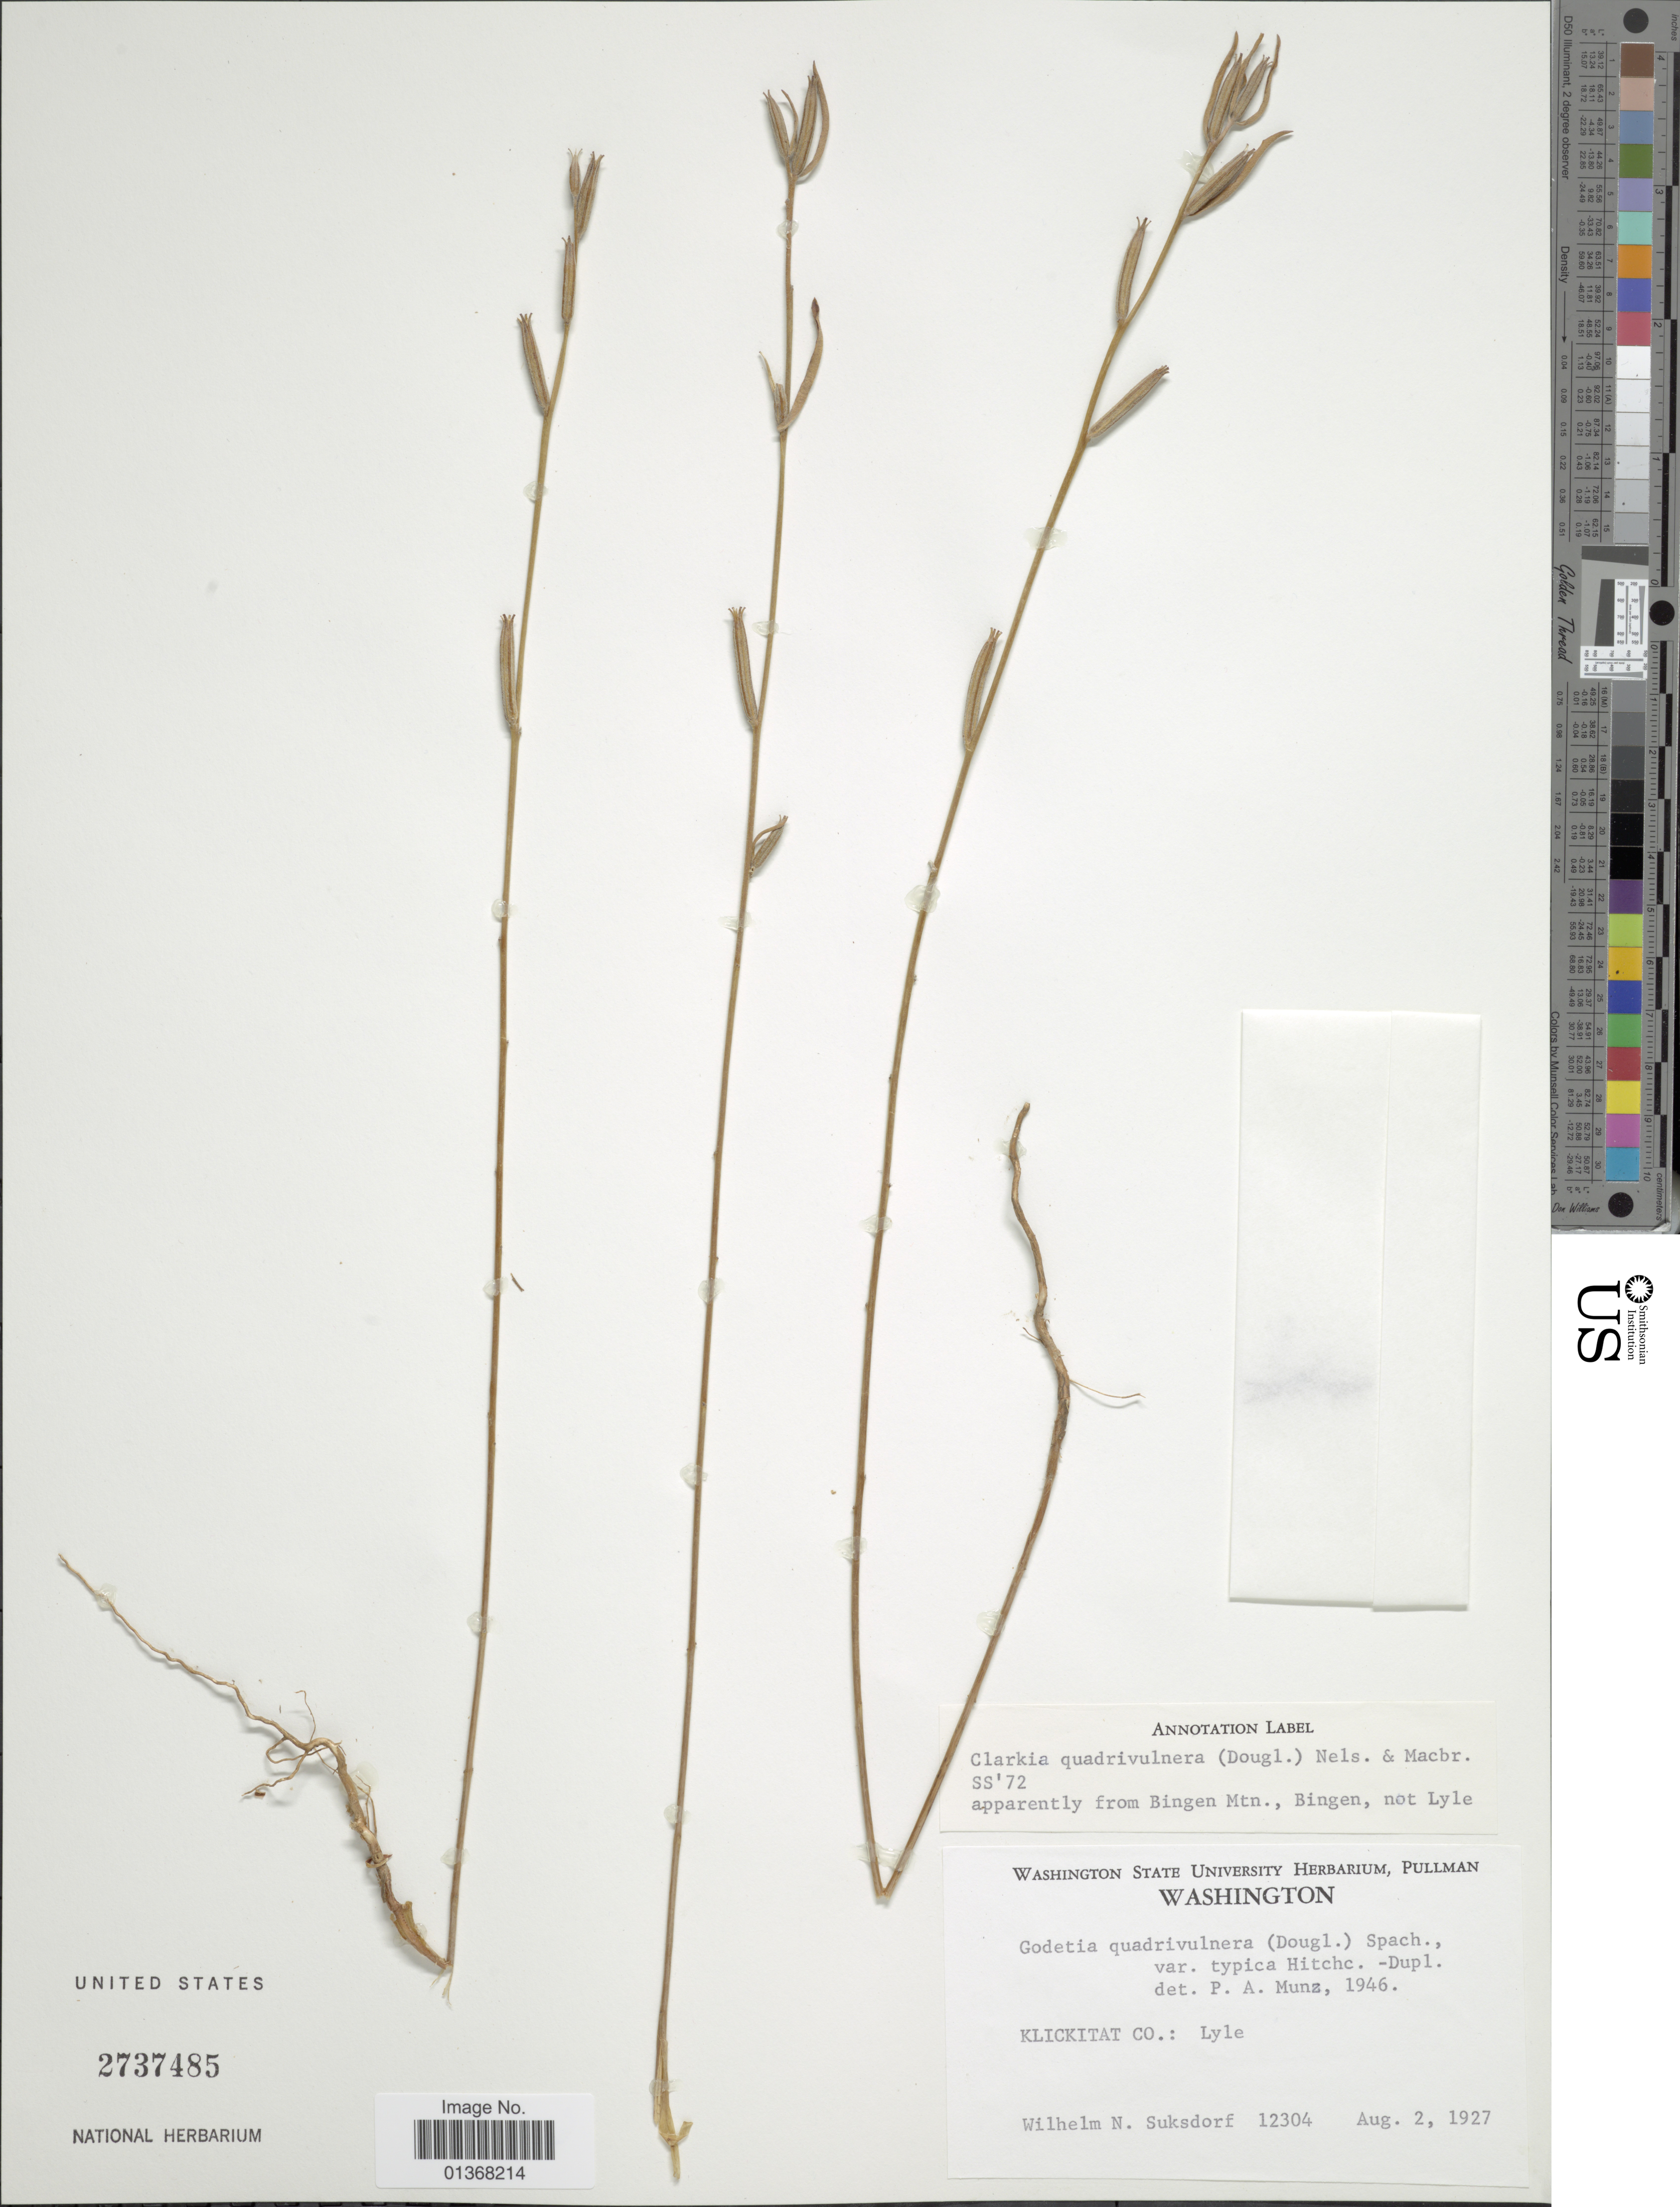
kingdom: Plantae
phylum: Tracheophyta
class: Magnoliopsida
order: Myrtales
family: Onagraceae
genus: Clarkia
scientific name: Clarkia pulchella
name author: Pursh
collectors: W. N. Suksdorf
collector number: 12304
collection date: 1927-08-02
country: United States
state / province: Washington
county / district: Klickitat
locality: Klickitat Co.: Lyle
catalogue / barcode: US 2737485